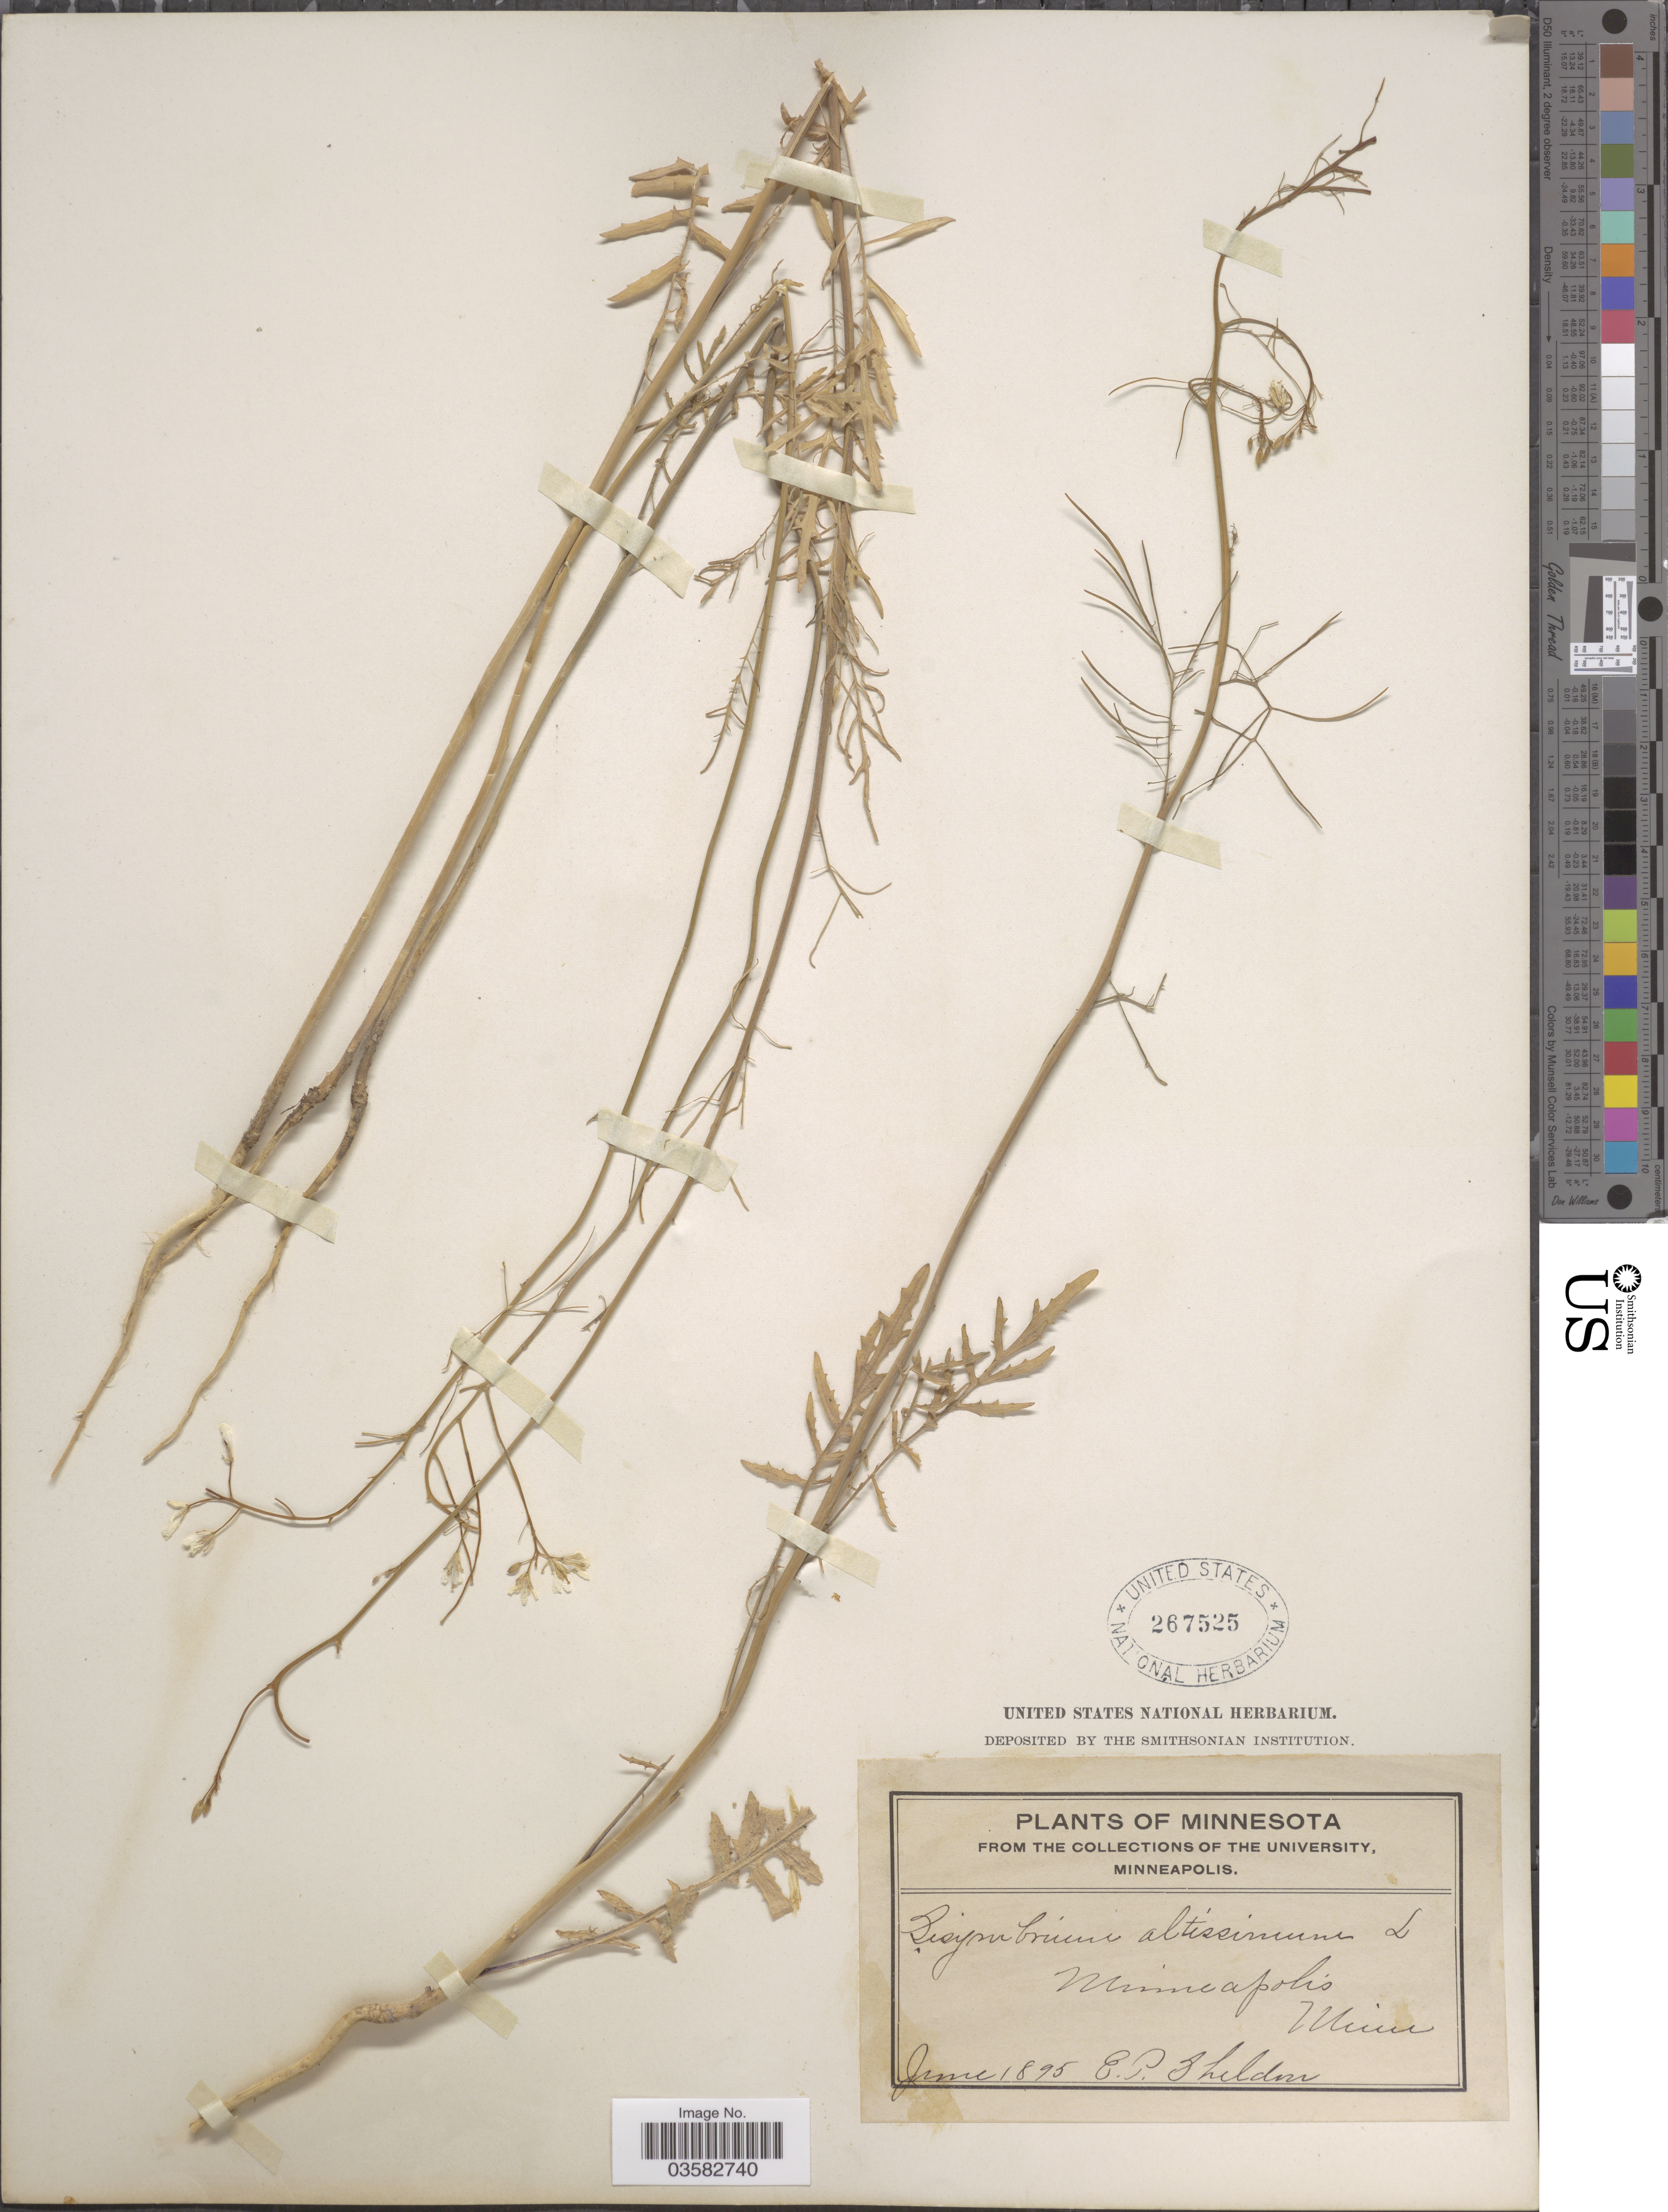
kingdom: Plantae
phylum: Tracheophyta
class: Magnoliopsida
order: Brassicales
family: Brassicaceae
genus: Sisymbrium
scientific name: Sisymbrium altissimum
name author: L.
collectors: E. P. Sheldon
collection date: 1895-06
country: United States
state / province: Minnesota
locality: Minneapolis.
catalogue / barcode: US 267525